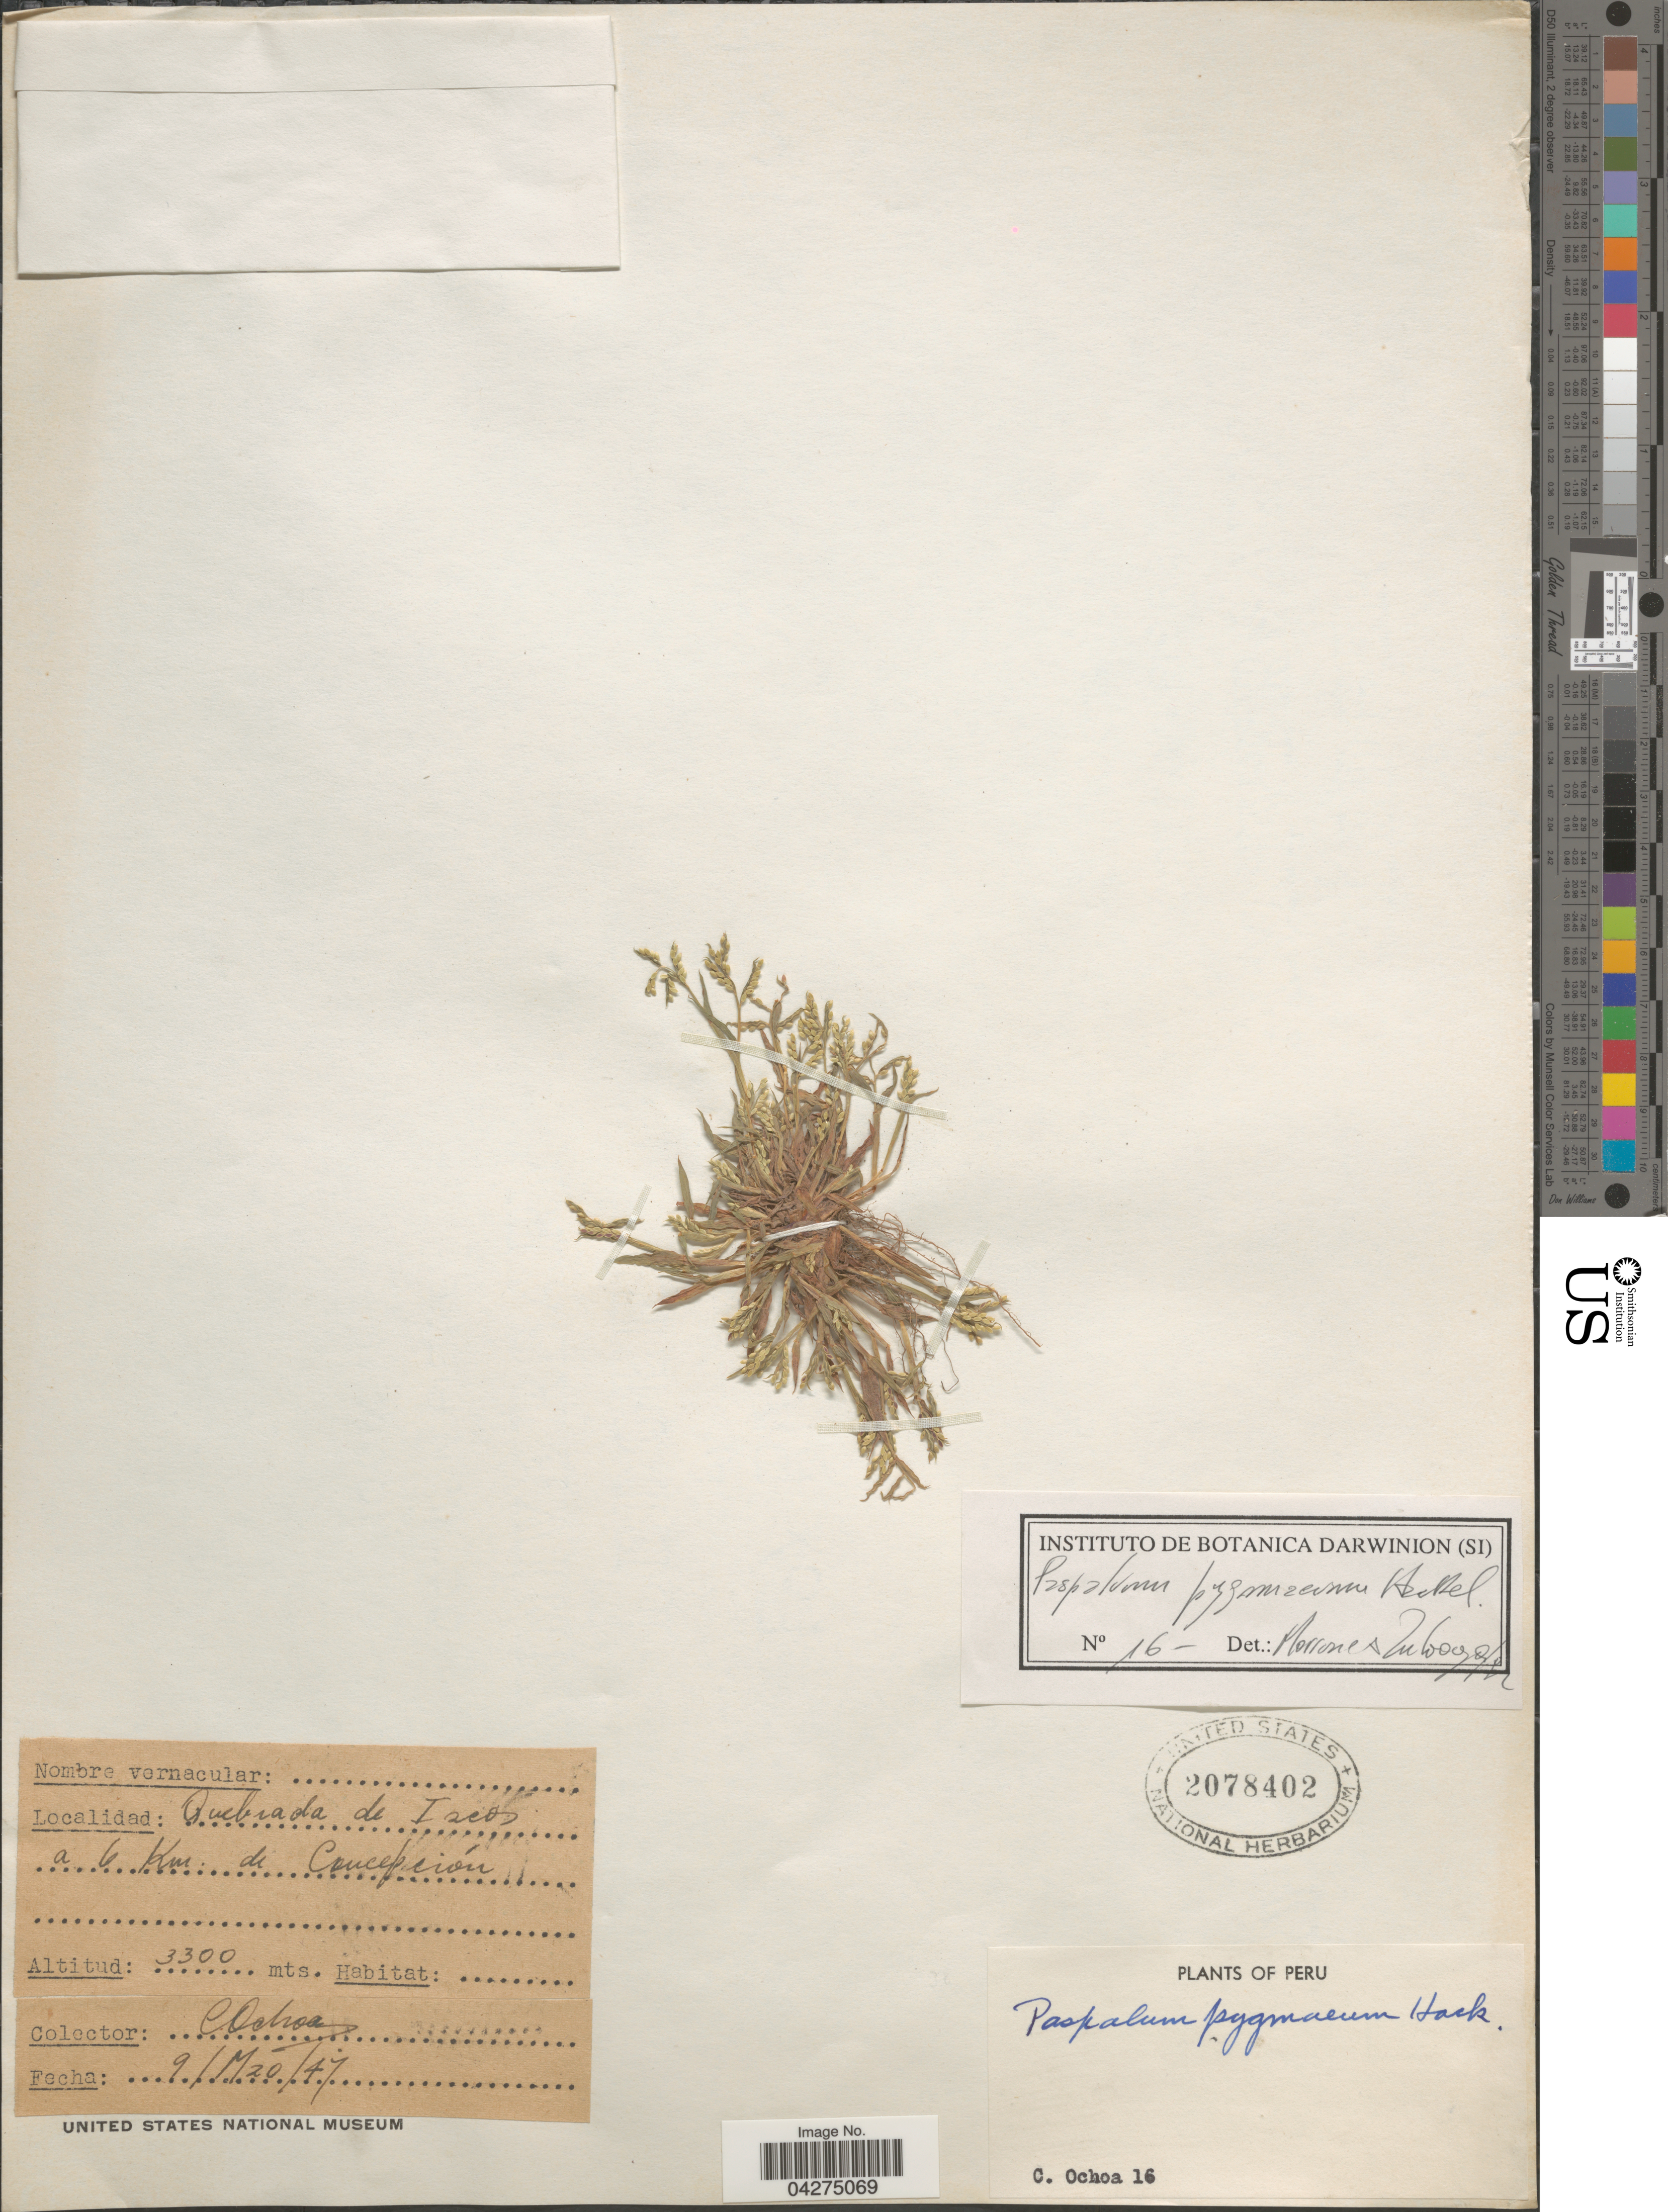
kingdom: Plantae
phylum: Tracheophyta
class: Liliopsida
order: Poales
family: Poaceae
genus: Paspalum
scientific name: Paspalum pygmaeum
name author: Hack.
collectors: C. Ochoa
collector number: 16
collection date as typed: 9/M20/47?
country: Peru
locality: Quebrada de Izcos a 6 Km. de Concepción.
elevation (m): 3300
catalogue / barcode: US 2078402